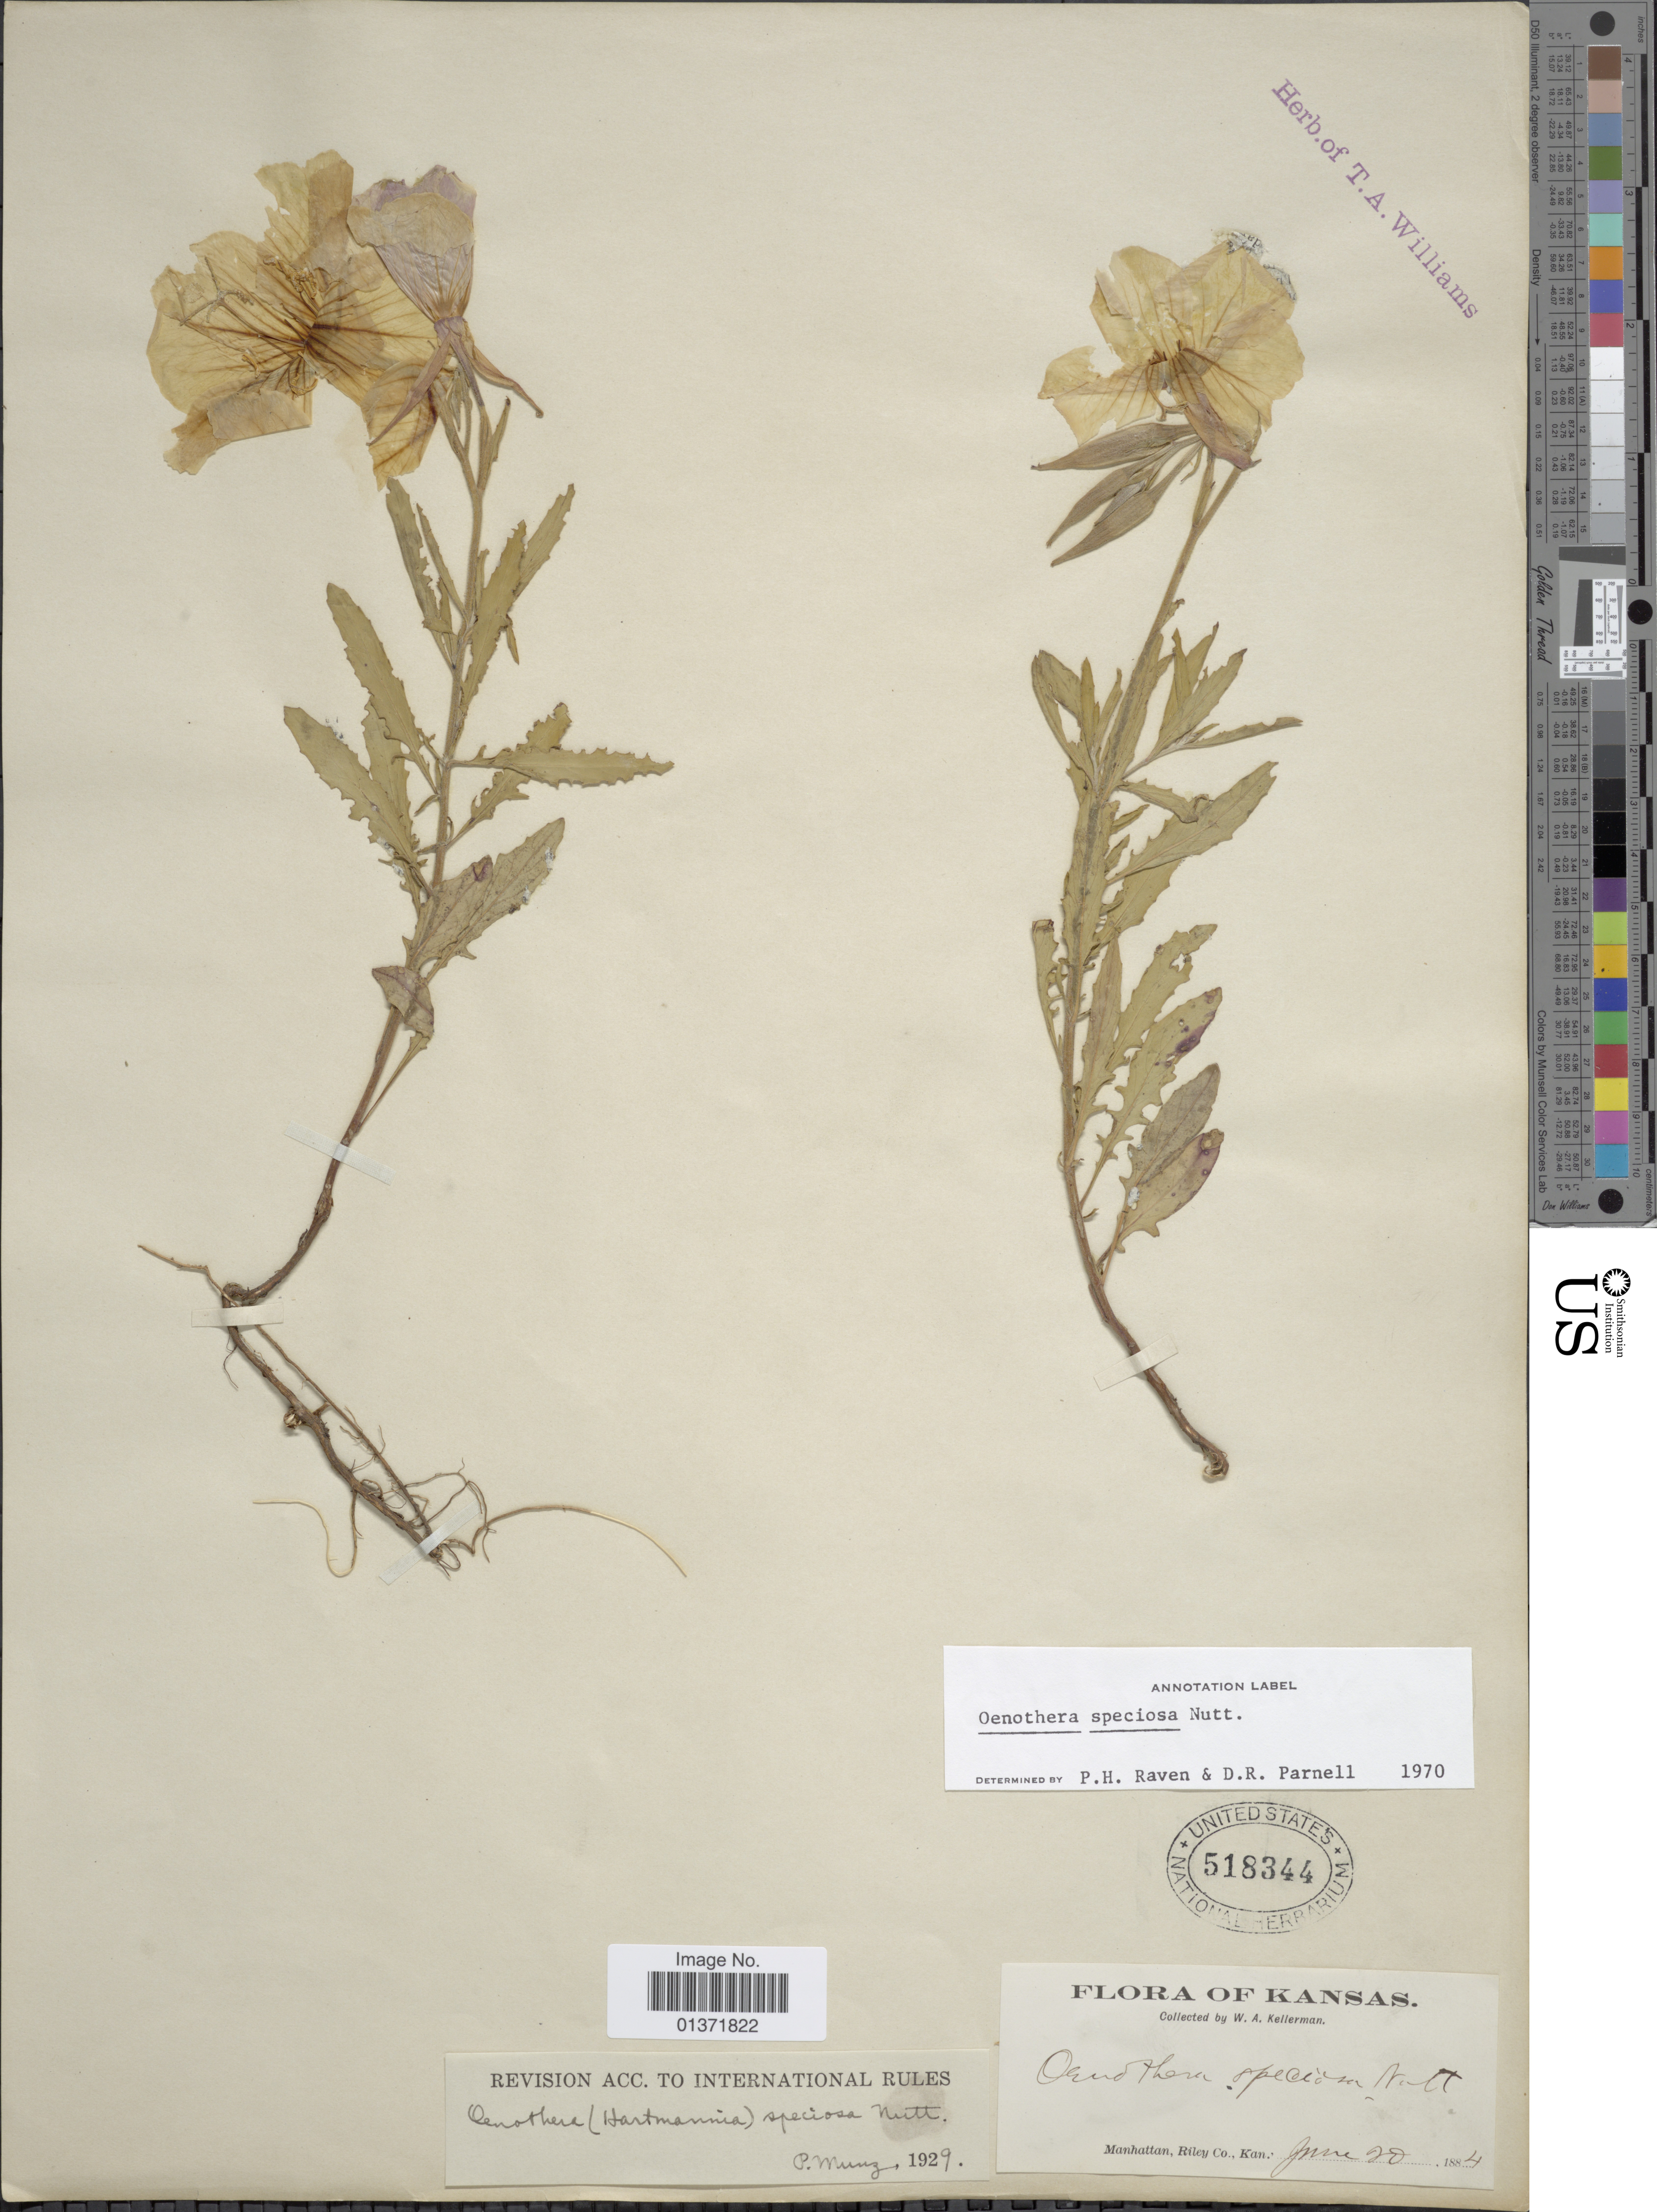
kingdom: Plantae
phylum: Tracheophyta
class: Magnoliopsida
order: Myrtales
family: Onagraceae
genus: Oenothera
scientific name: Oenothera speciosa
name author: Nutt.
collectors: W. Kellerman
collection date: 1884-06-20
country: United States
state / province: Kansas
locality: Manhattan, Riley Co.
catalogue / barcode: US 518344